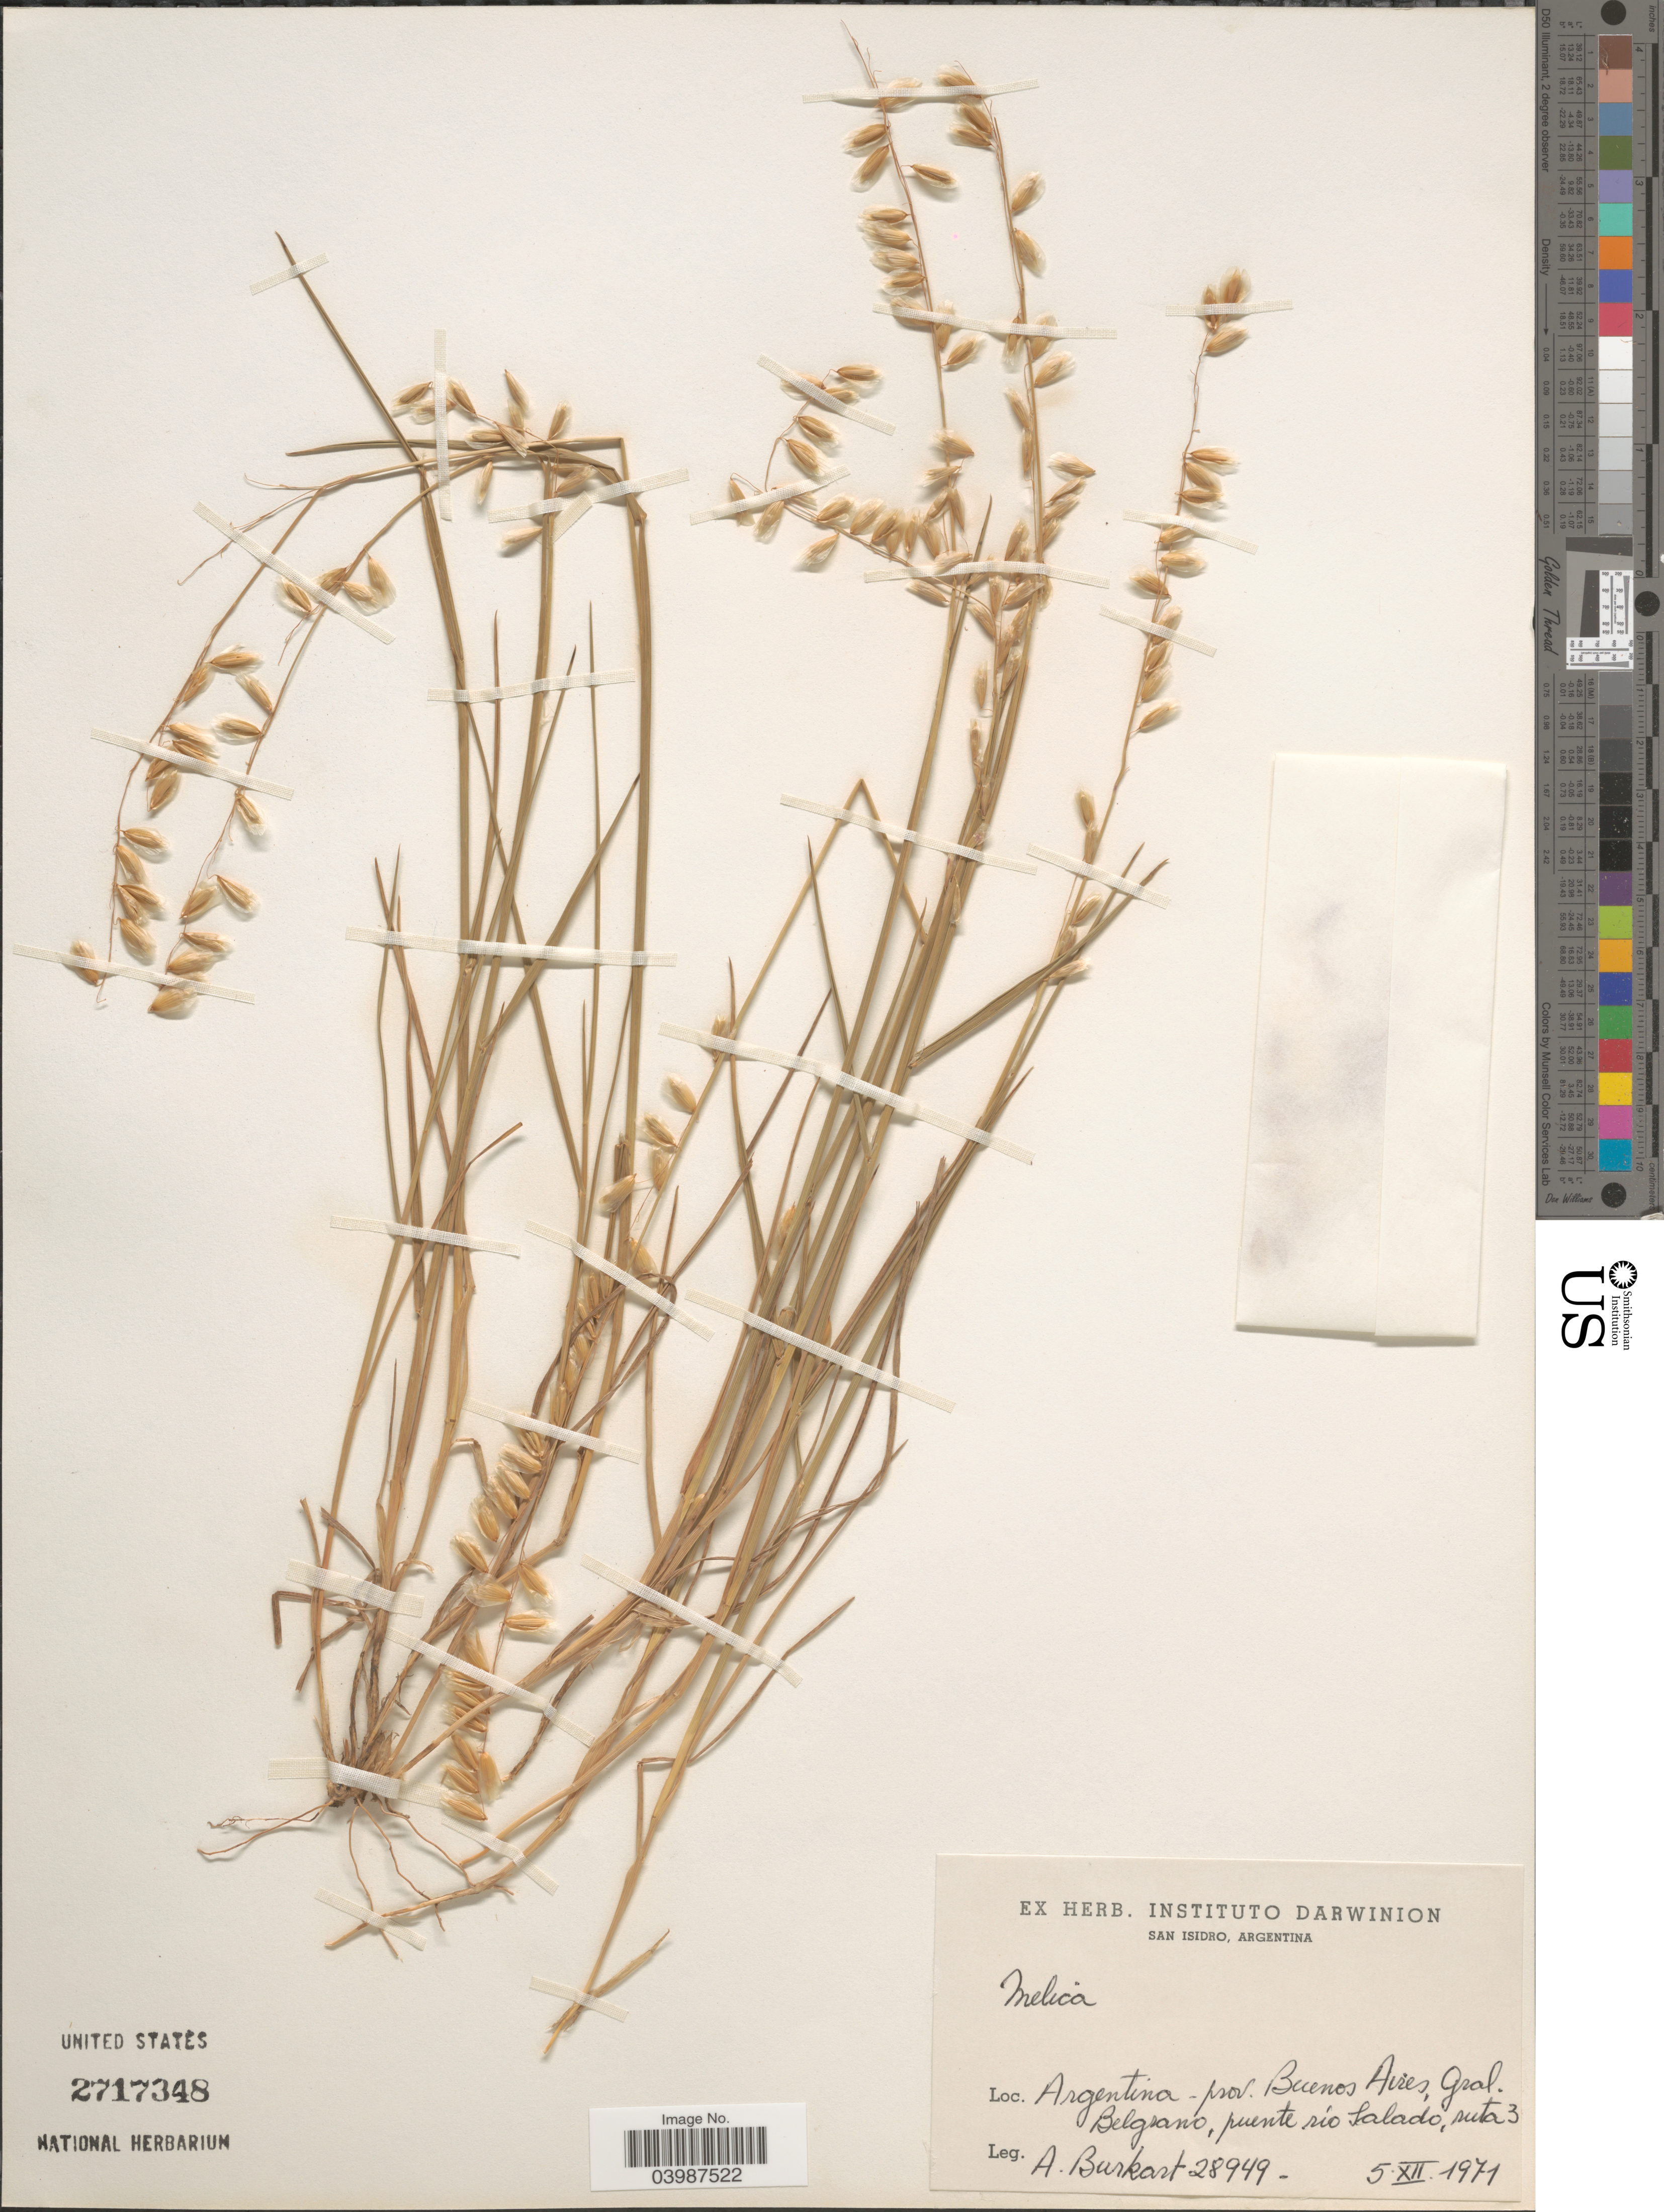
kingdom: Plantae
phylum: Tracheophyta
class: Liliopsida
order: Poales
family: Poaceae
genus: Melica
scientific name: Melica sp.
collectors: A. E. Burkart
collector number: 28949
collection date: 1971-12-05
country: Argentina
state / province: Buenos Aires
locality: Gral. Belgrano, puente río Salado, ruta 3.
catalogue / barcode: US 2717348